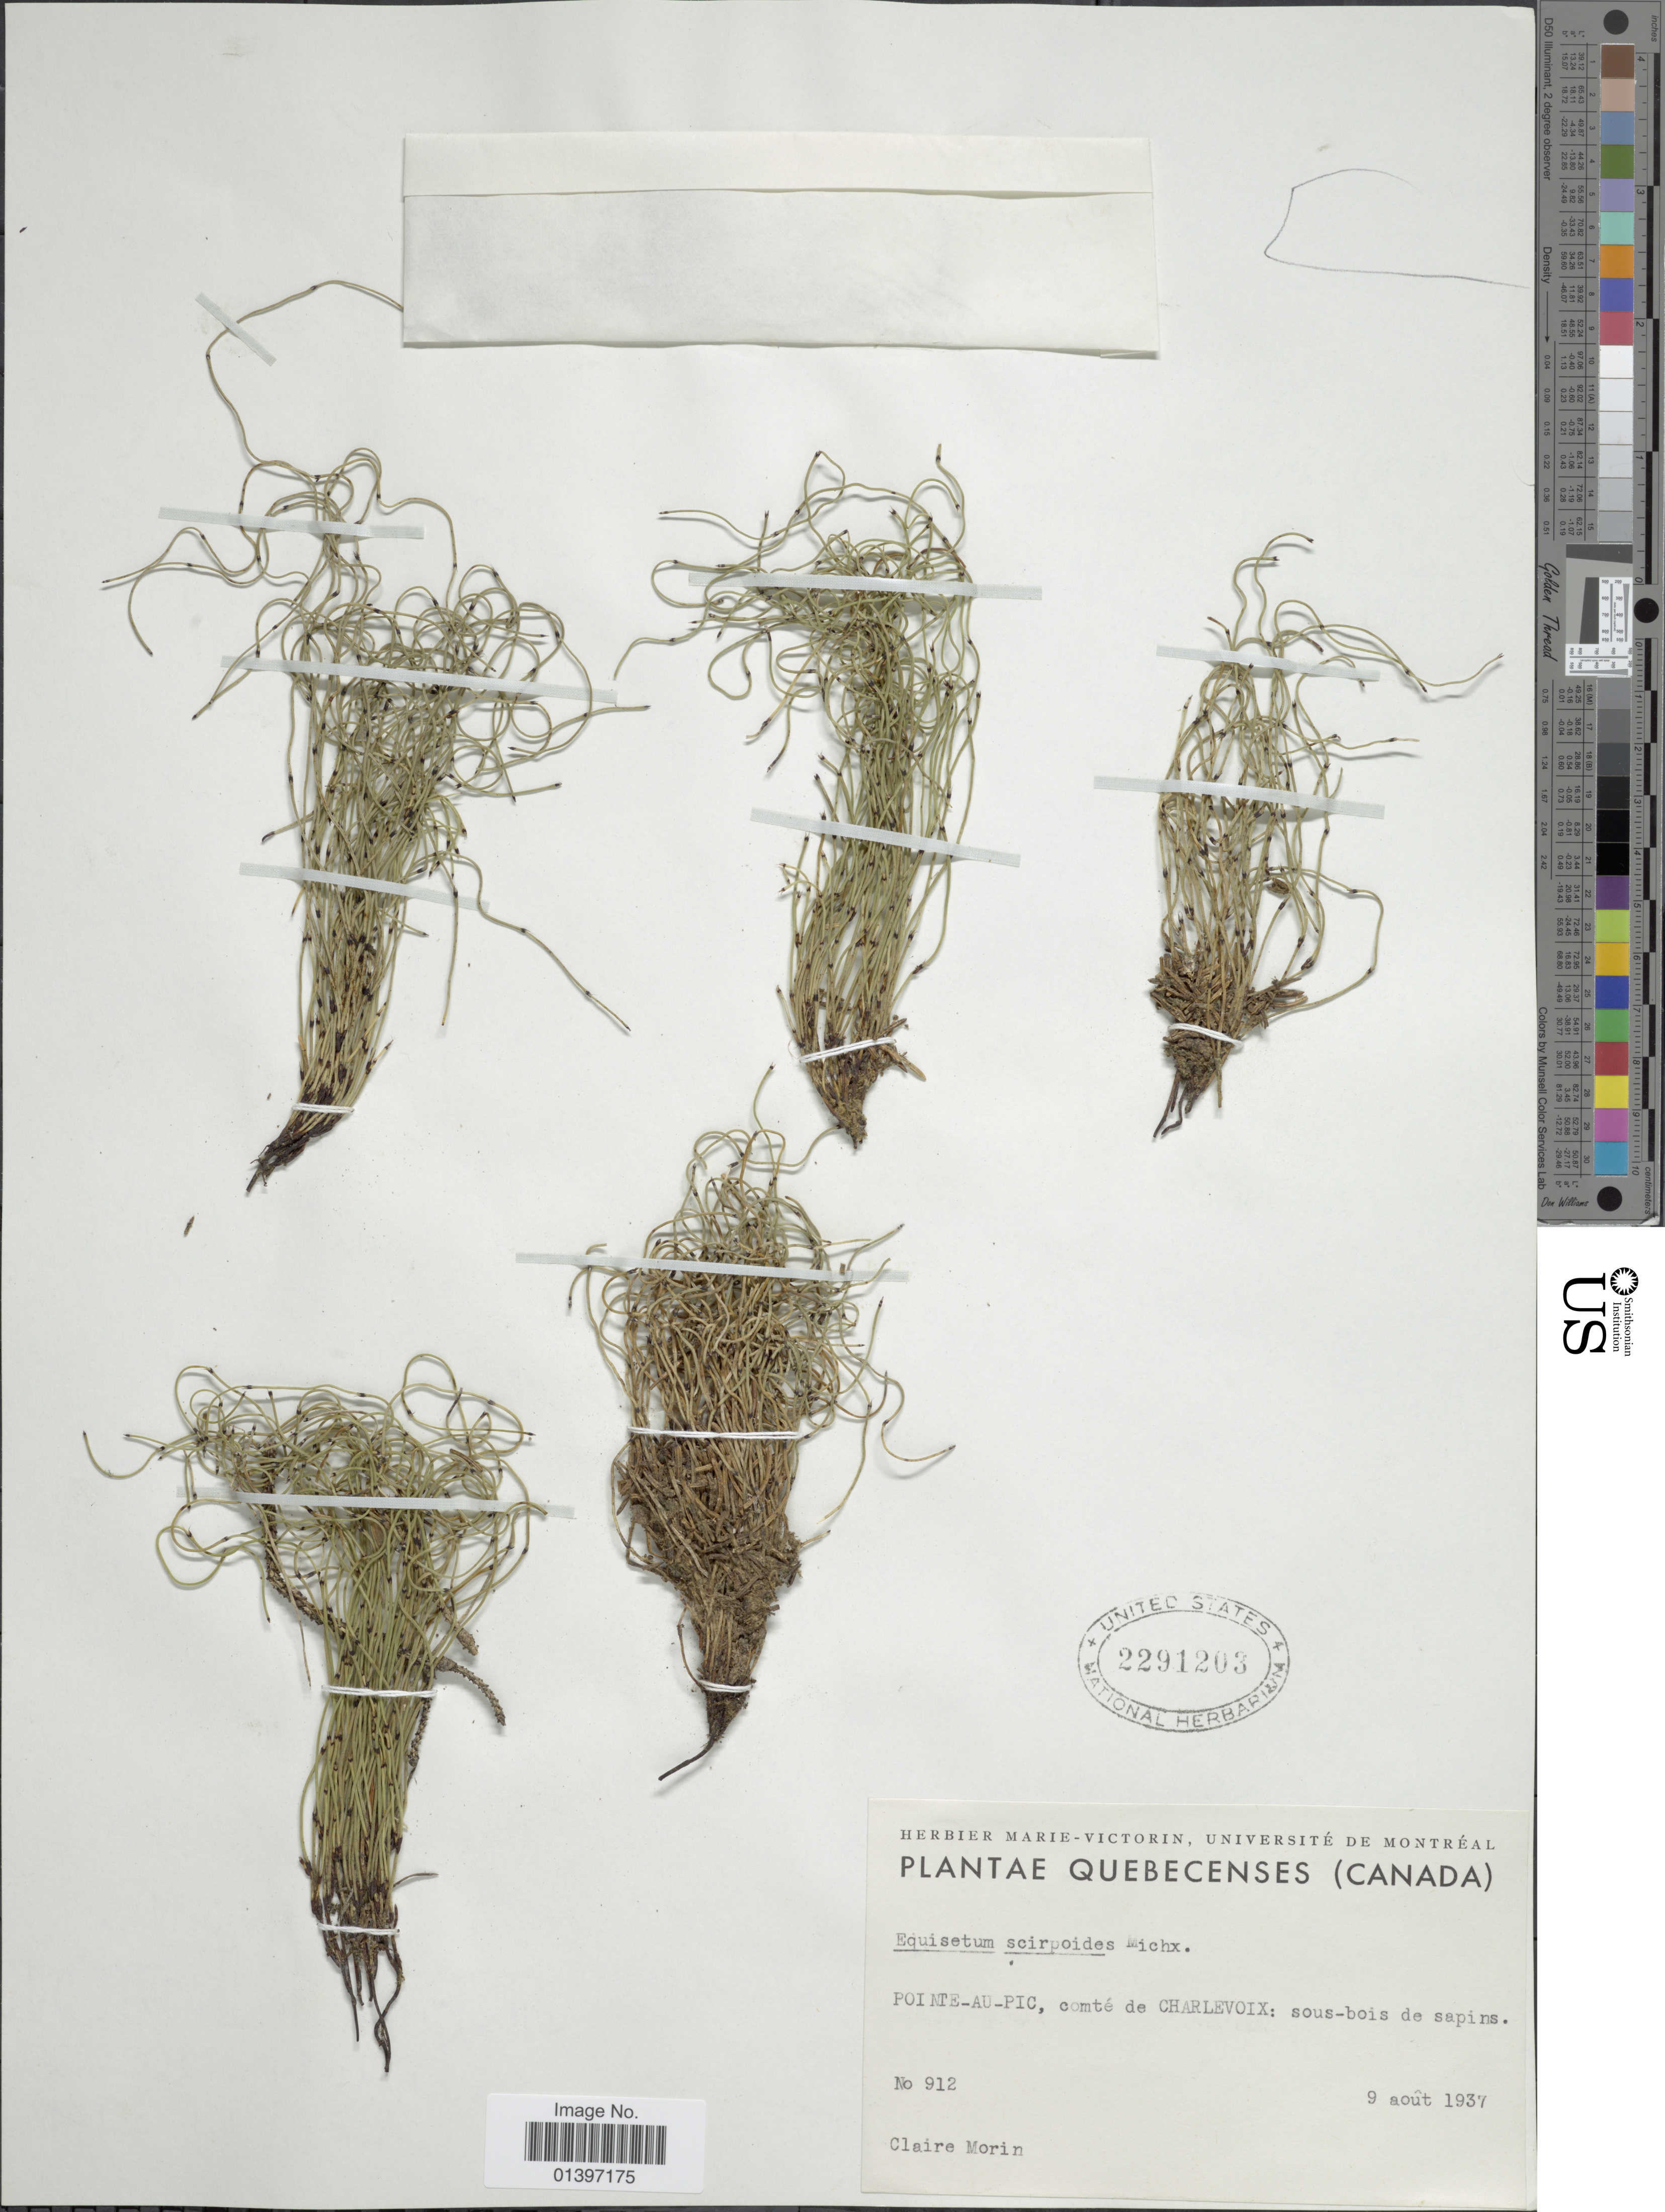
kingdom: Plantae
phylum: Tracheophyta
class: Polypodiopsida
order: Equisetales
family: Equisetaceae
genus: Equisetum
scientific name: Equisetum scirpoides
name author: Michx.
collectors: C. Morin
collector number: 912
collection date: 1937-08-09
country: Canada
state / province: Quebec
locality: Pointe-au-Pic, comté de Charlevoix: sous-bois de sapins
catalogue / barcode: US 2291203